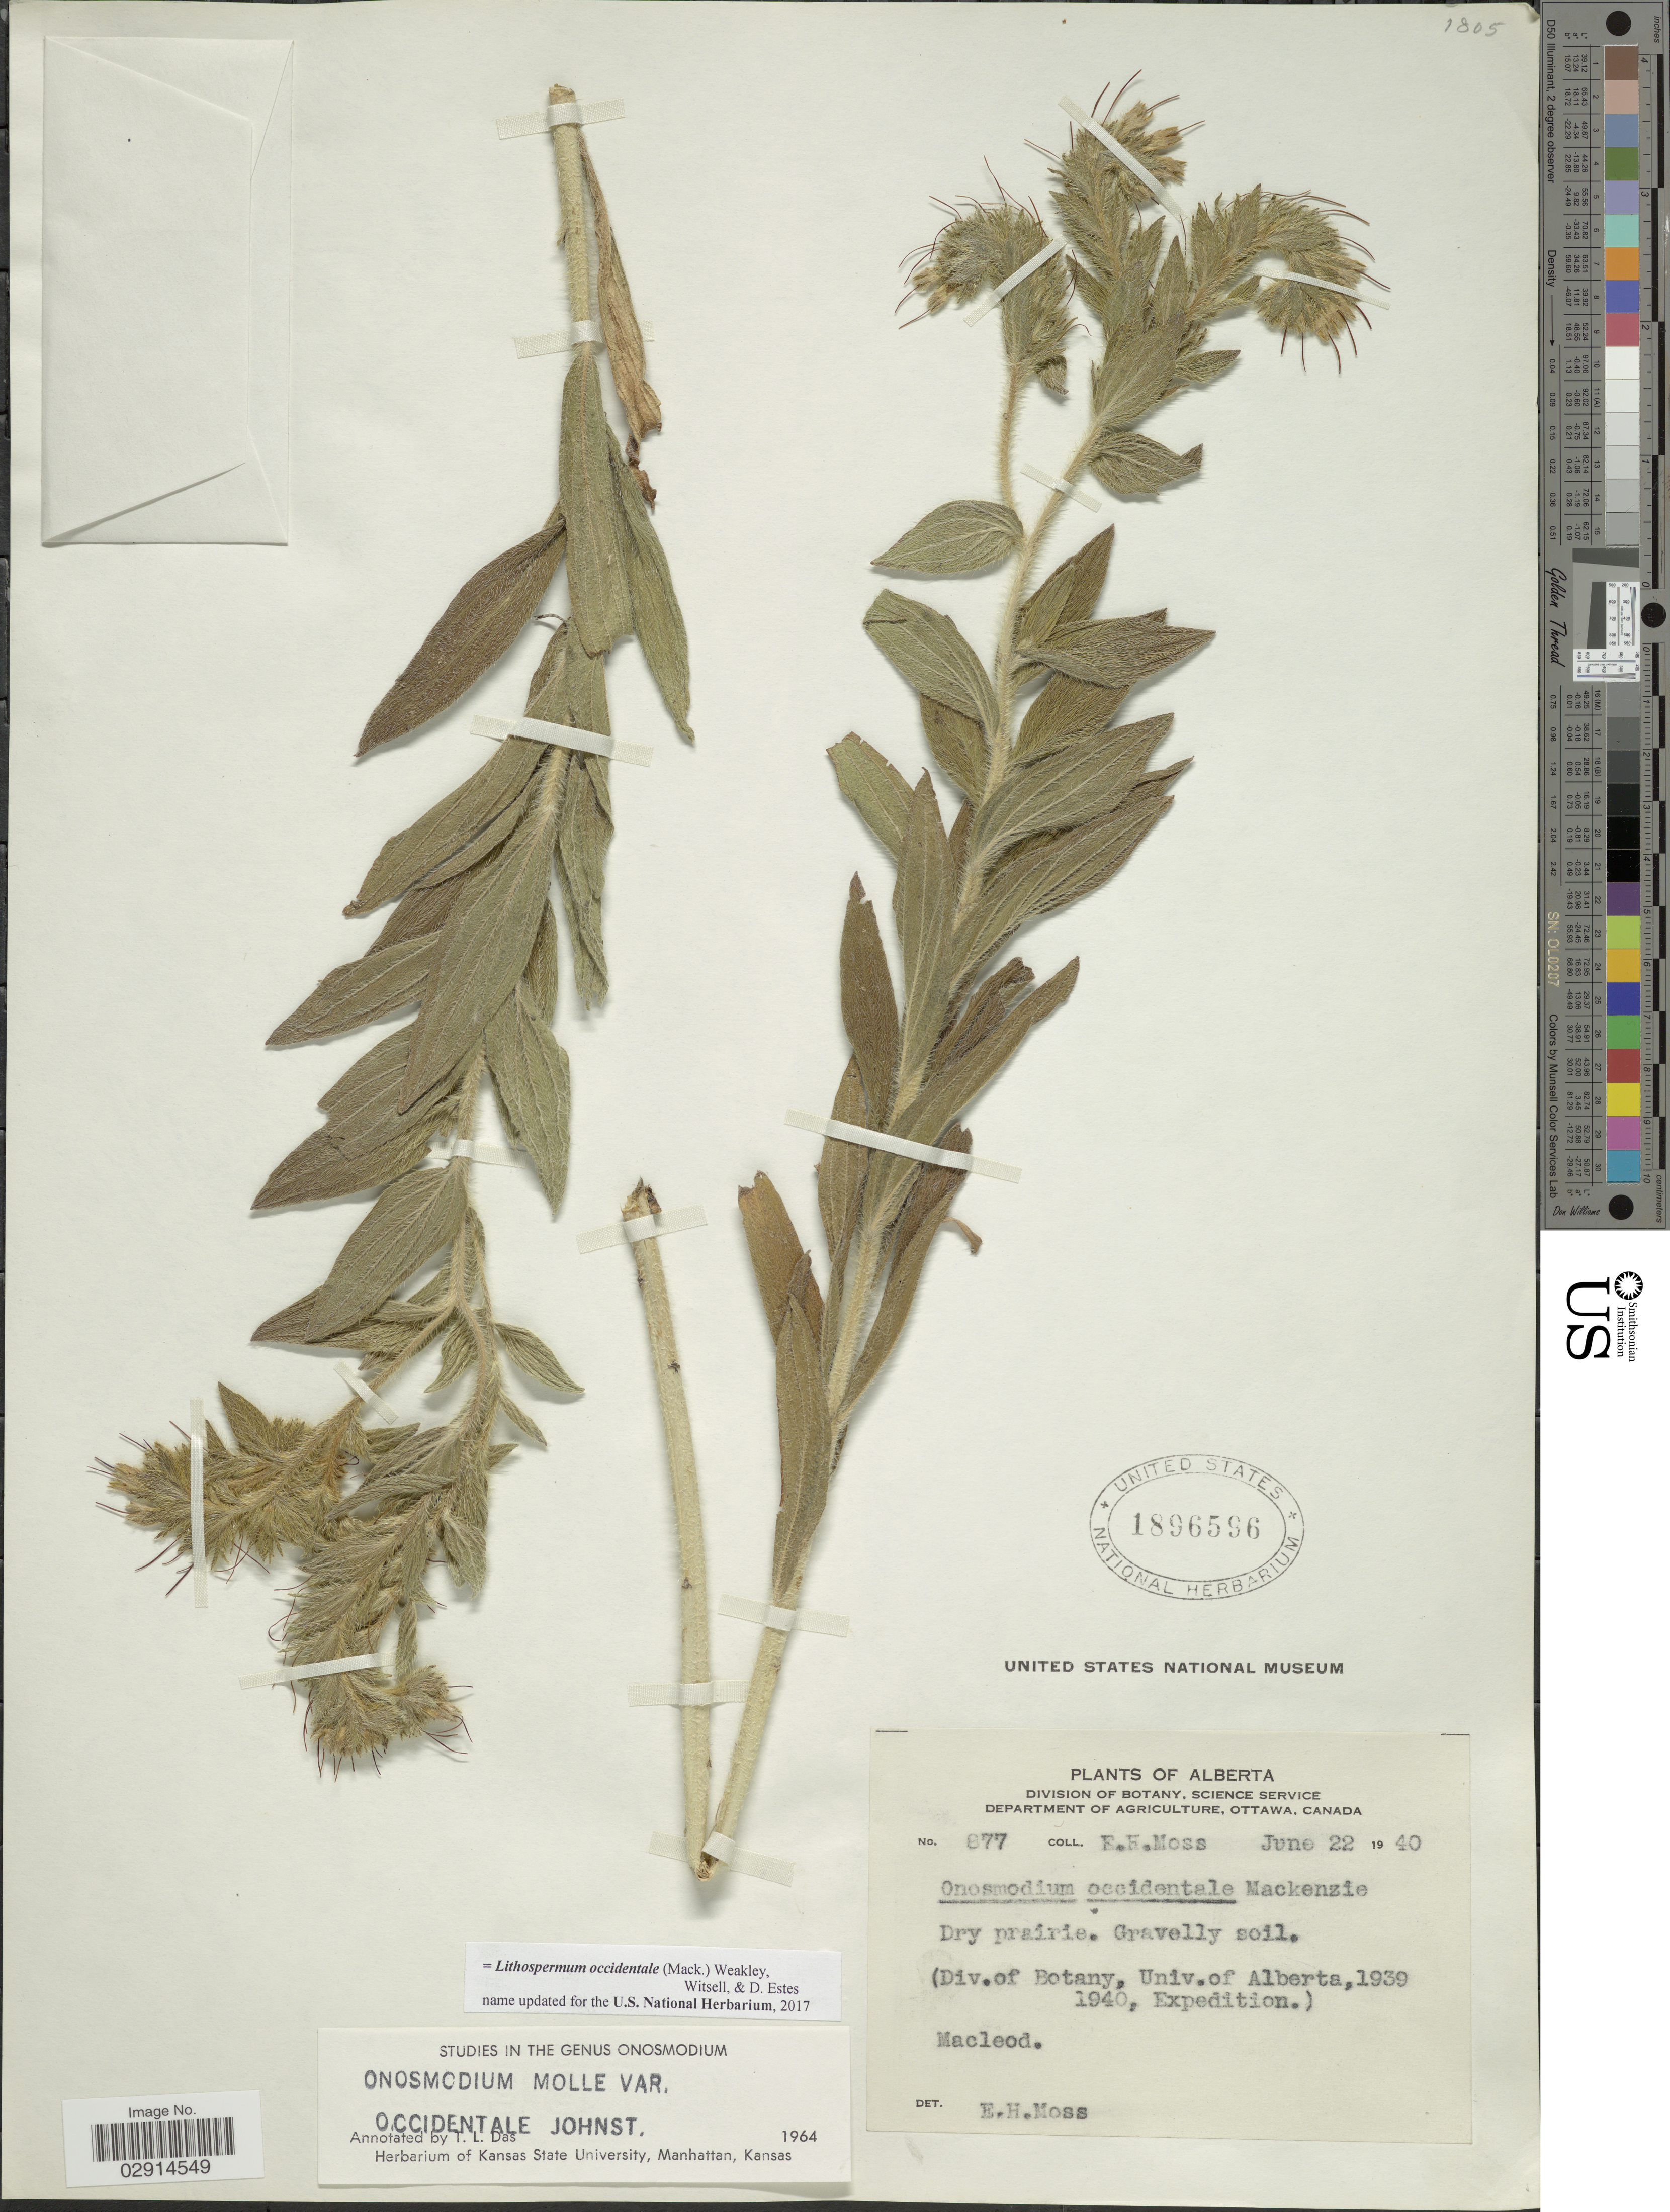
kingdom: Plantae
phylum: Tracheophyta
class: Magnoliopsida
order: Boraginales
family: Boraginaceae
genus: Lithospermum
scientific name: Lithospermum occidentale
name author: (Mack.) Weakley et al.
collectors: E. Moss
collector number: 877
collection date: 1940-06-22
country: Canada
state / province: Alberta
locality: Macleod.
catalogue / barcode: US 1896596